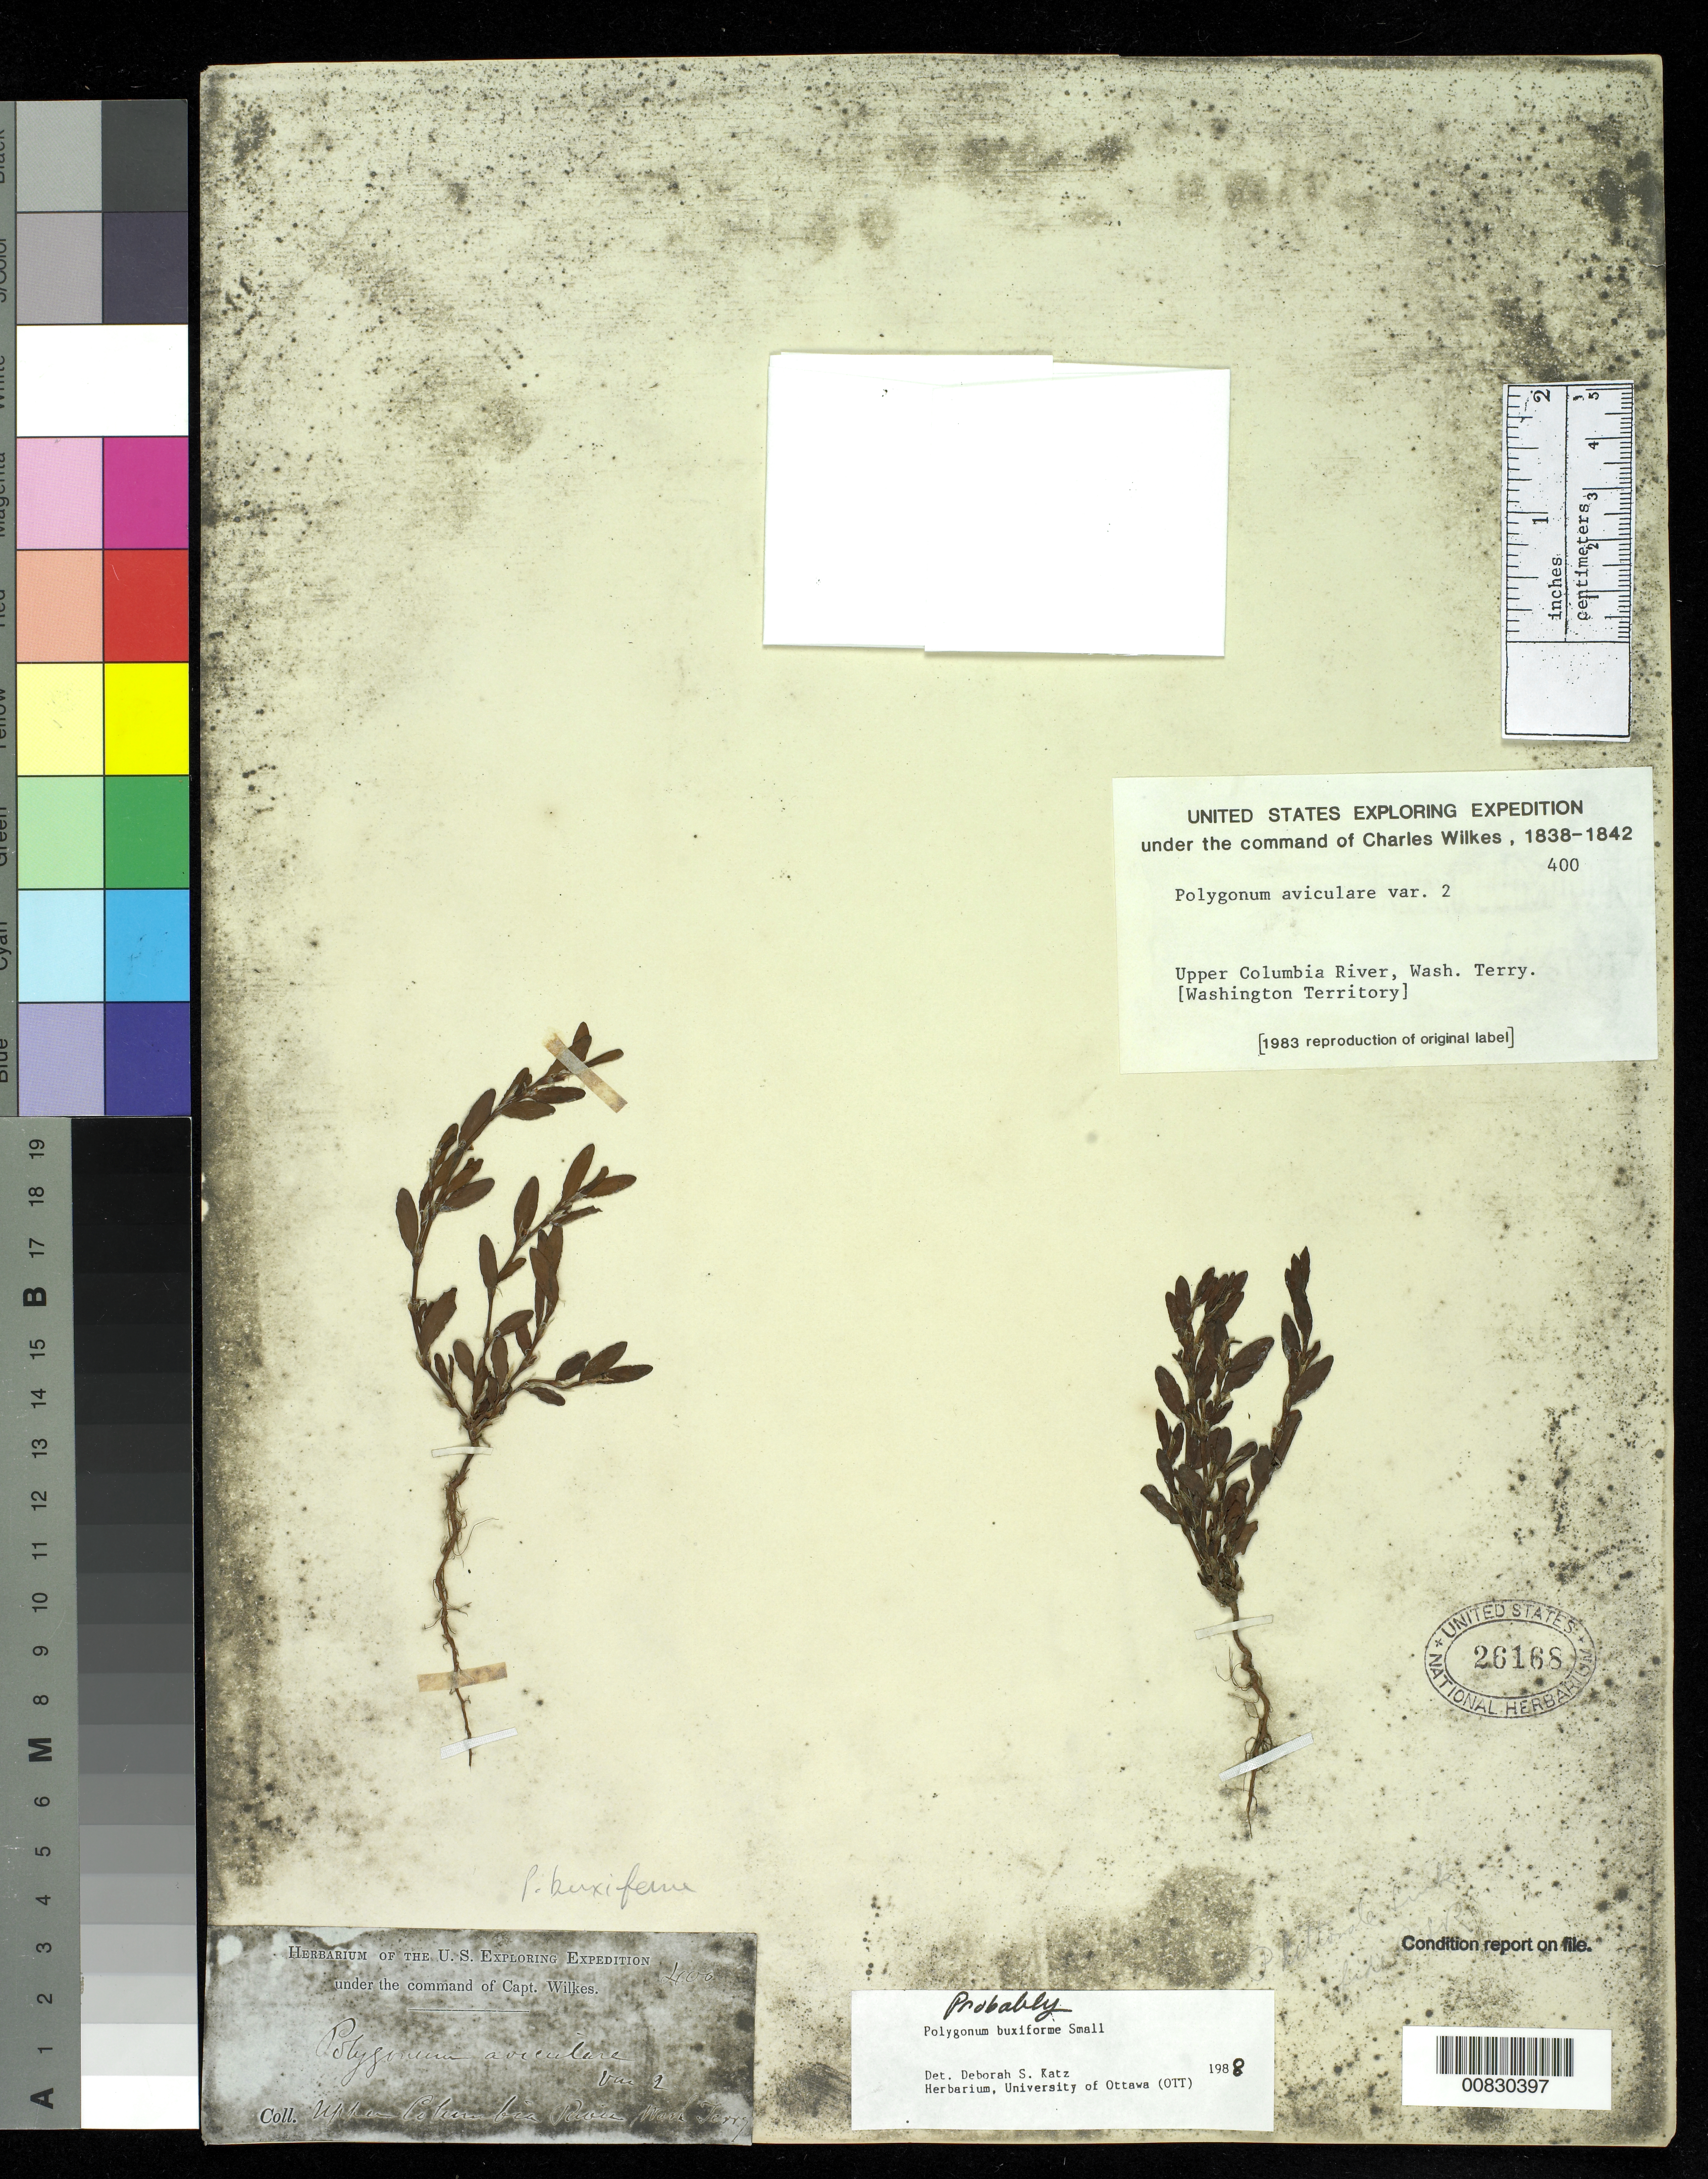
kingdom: Plantae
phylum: Tracheophyta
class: Magnoliopsida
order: Caryophyllales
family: Polygonaceae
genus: Polygonum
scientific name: Polygonum buxiforme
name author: Small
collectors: Wilkes Explor. Exped.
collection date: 1838/1842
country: United States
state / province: Washington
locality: Upper Columbia River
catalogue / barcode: US 26168